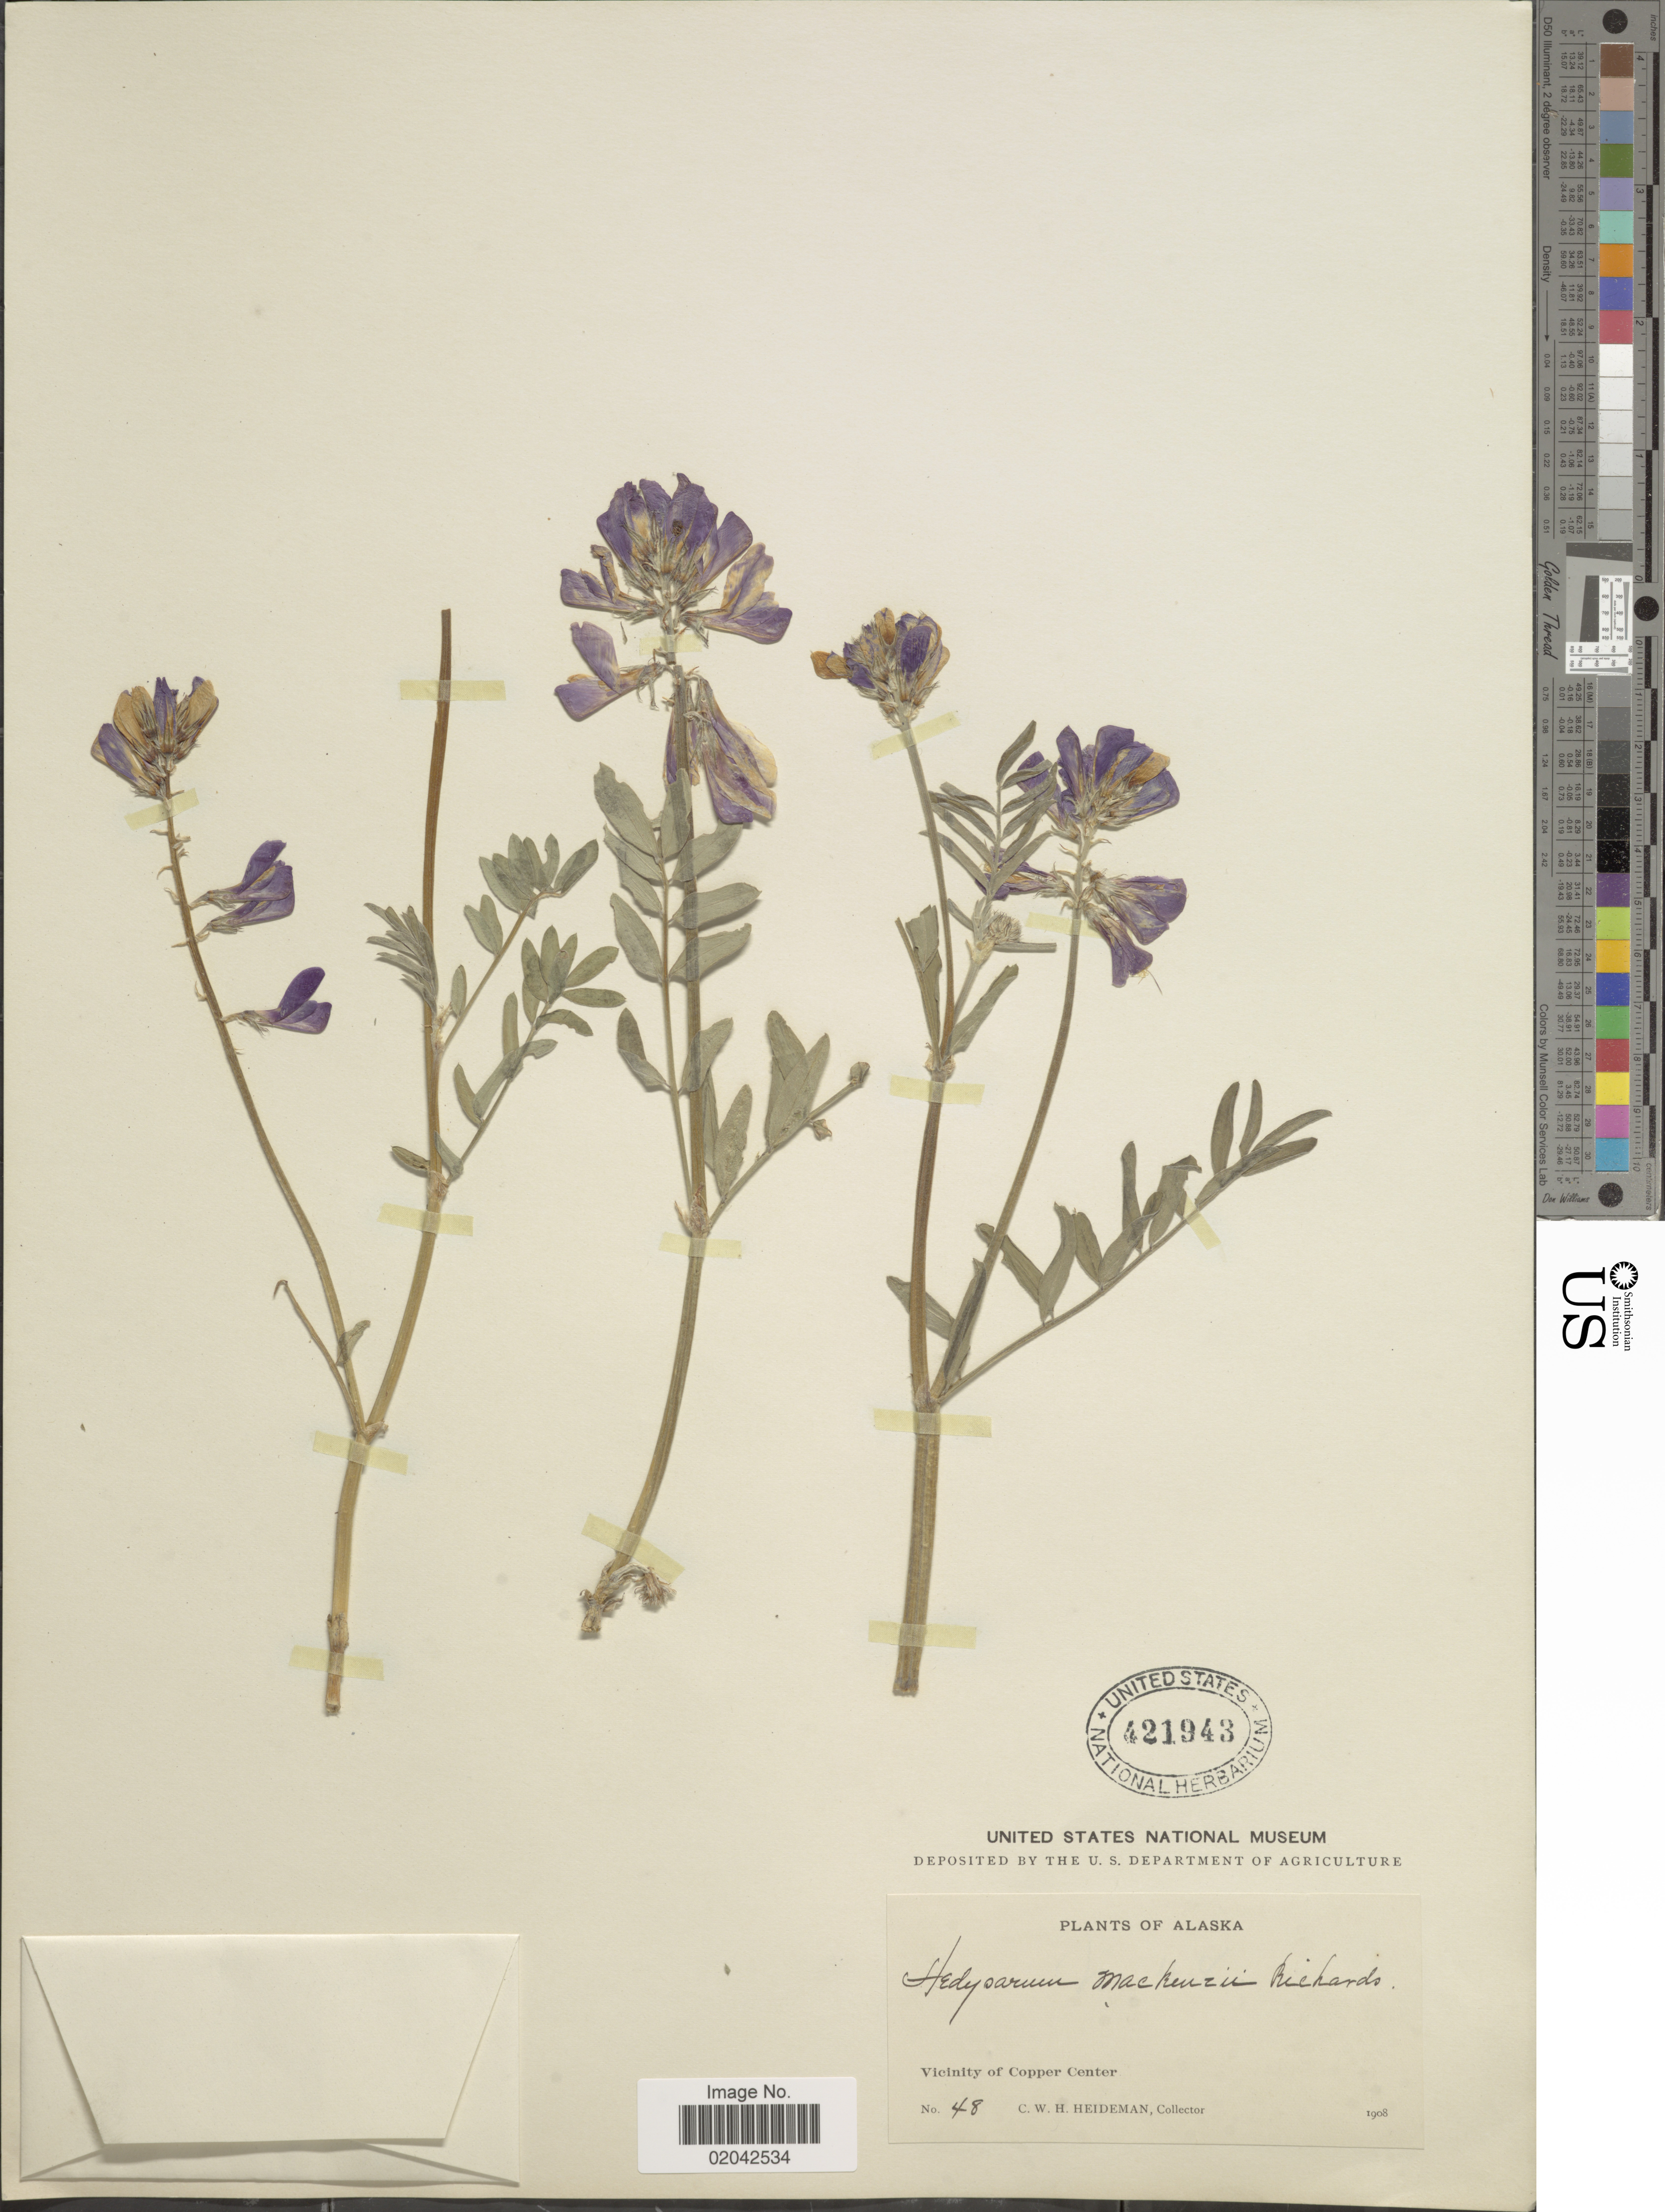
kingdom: Plantae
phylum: Tracheophyta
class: Magnoliopsida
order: Fabales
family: Fabaceae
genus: Hedysarum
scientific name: Hedysarum mackenziei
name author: Richardson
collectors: C. Heideman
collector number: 48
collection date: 1908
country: United States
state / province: Alaska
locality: Vicinity of Copper Center.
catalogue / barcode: US 421943